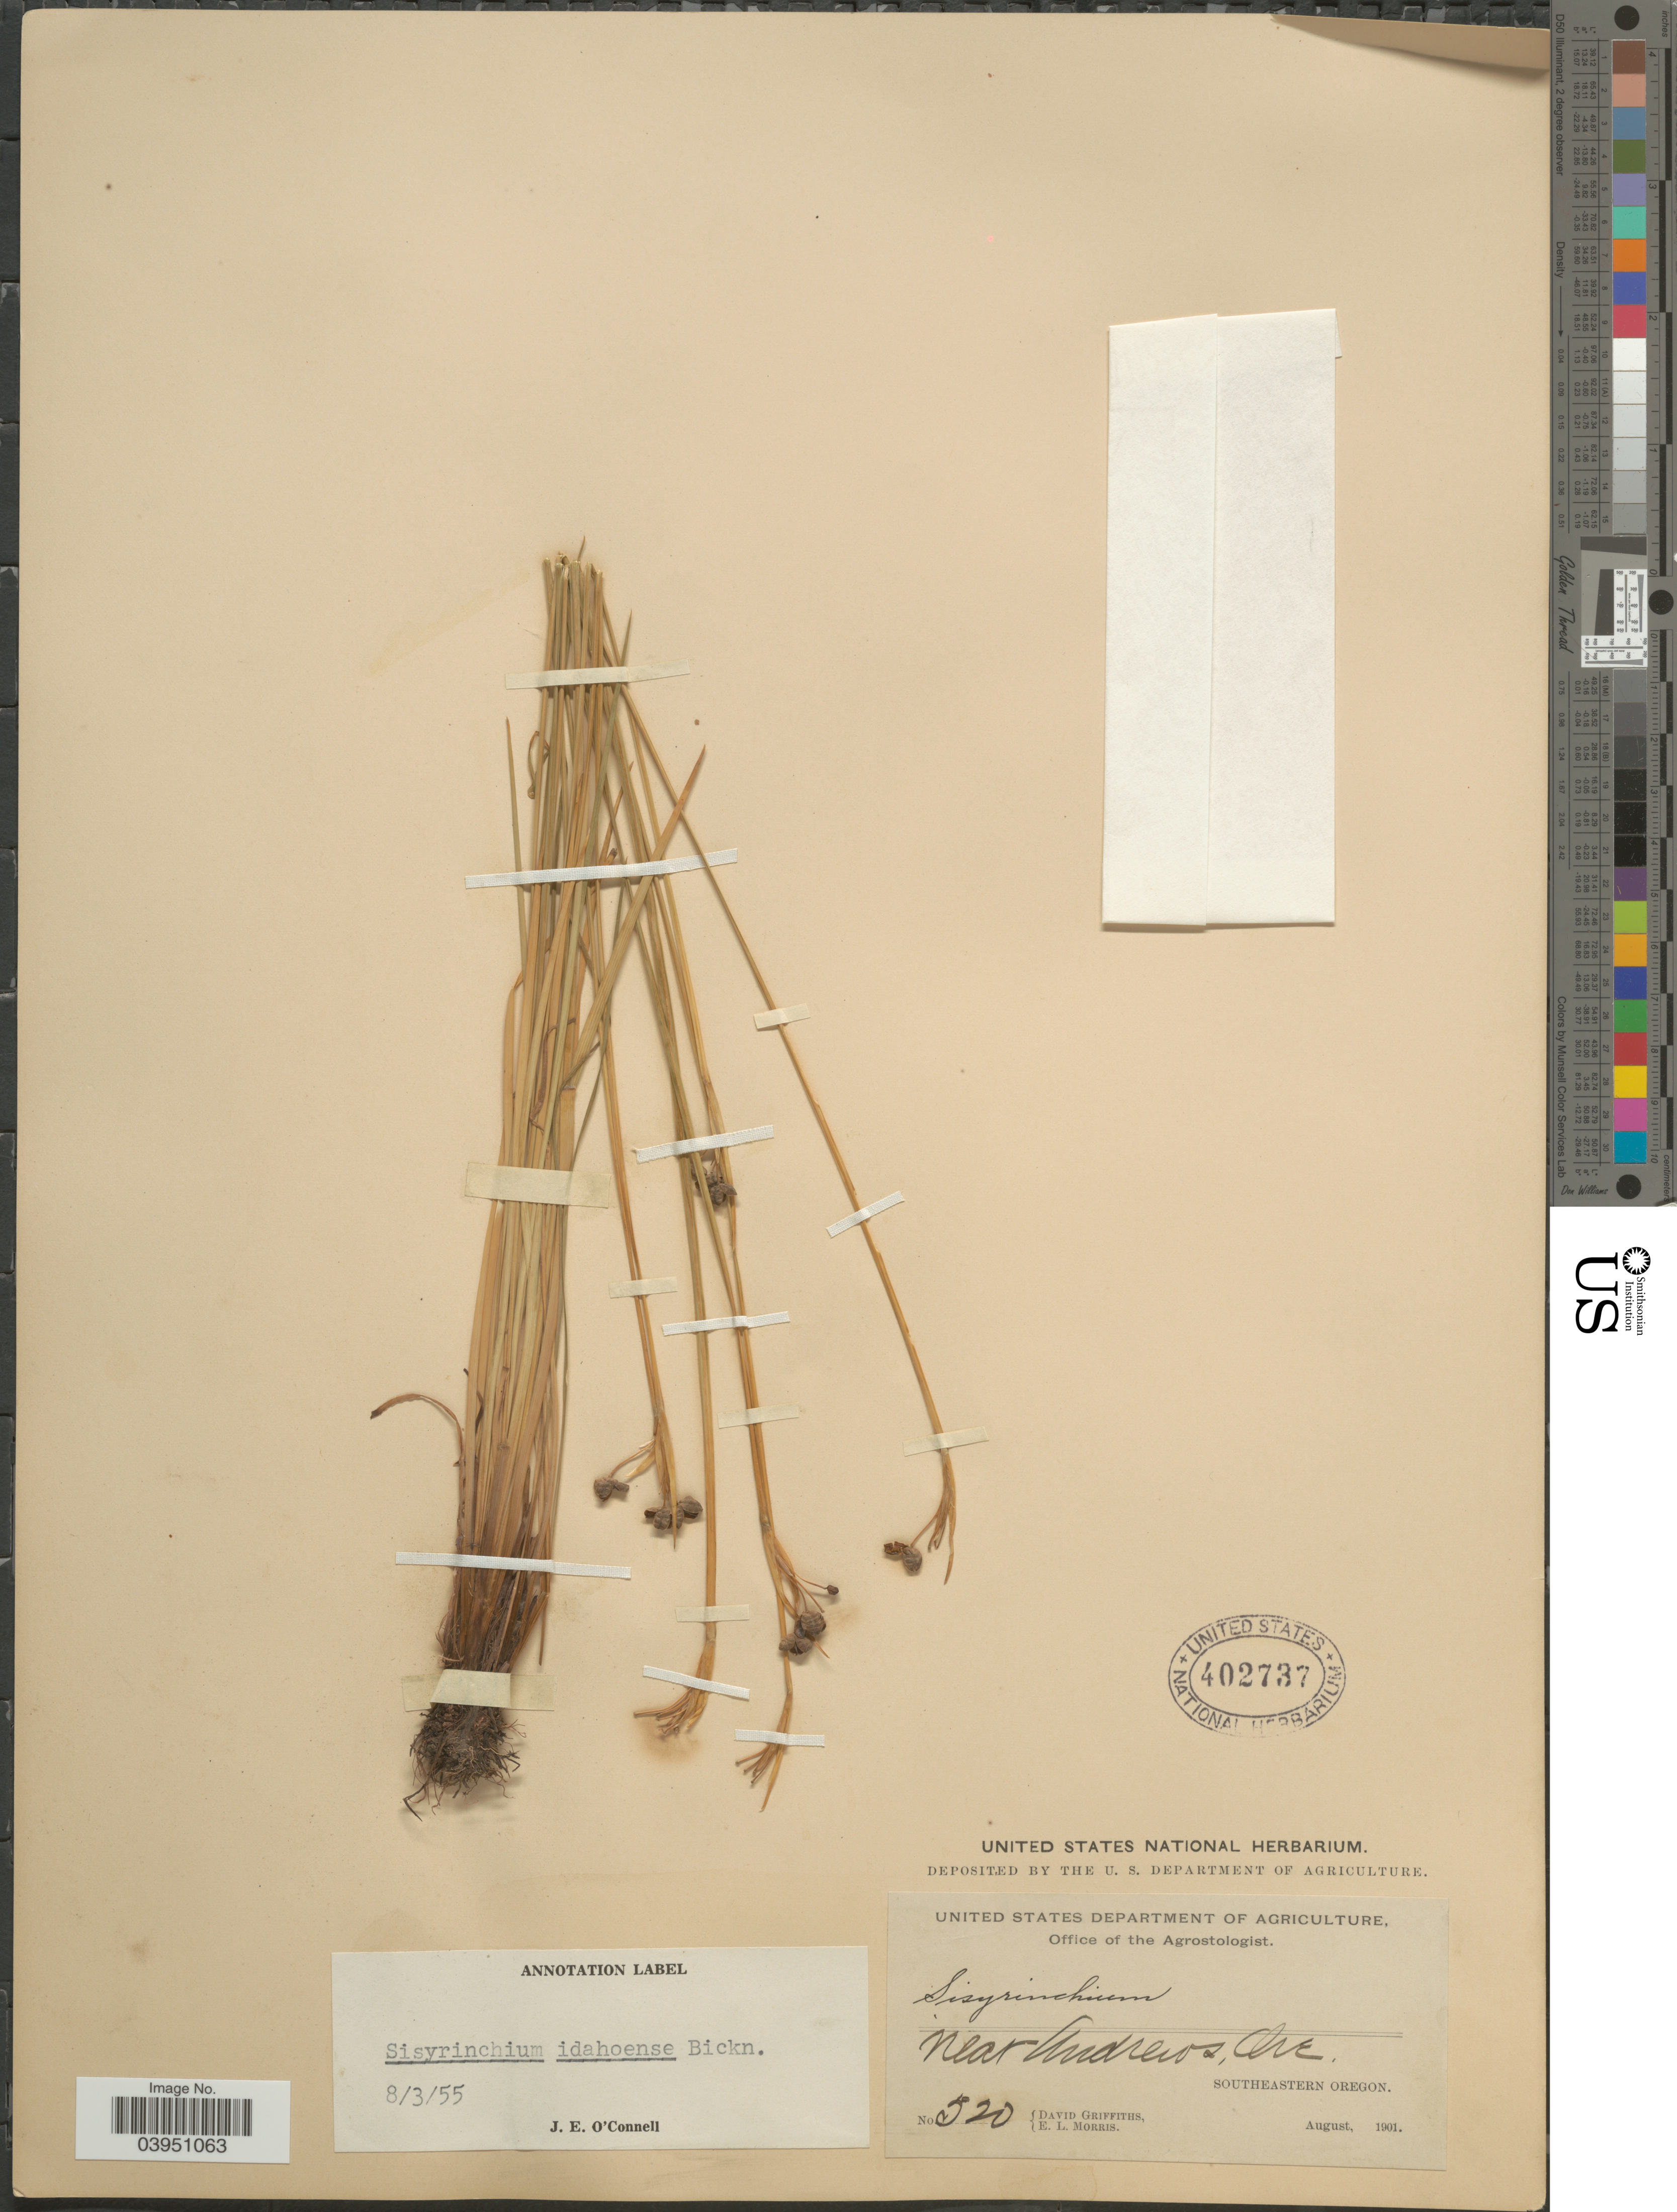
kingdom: Plantae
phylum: Tracheophyta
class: Liliopsida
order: Asparagales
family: Iridaceae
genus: Sisyrinchium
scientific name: Sisyrinchium idahoense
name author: E.P. Bicknell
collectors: D. Griffiths & E. Morris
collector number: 520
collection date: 1901-08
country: United States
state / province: Oregon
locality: Near Andrews. Southeastern Oregon.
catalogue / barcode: US 402737